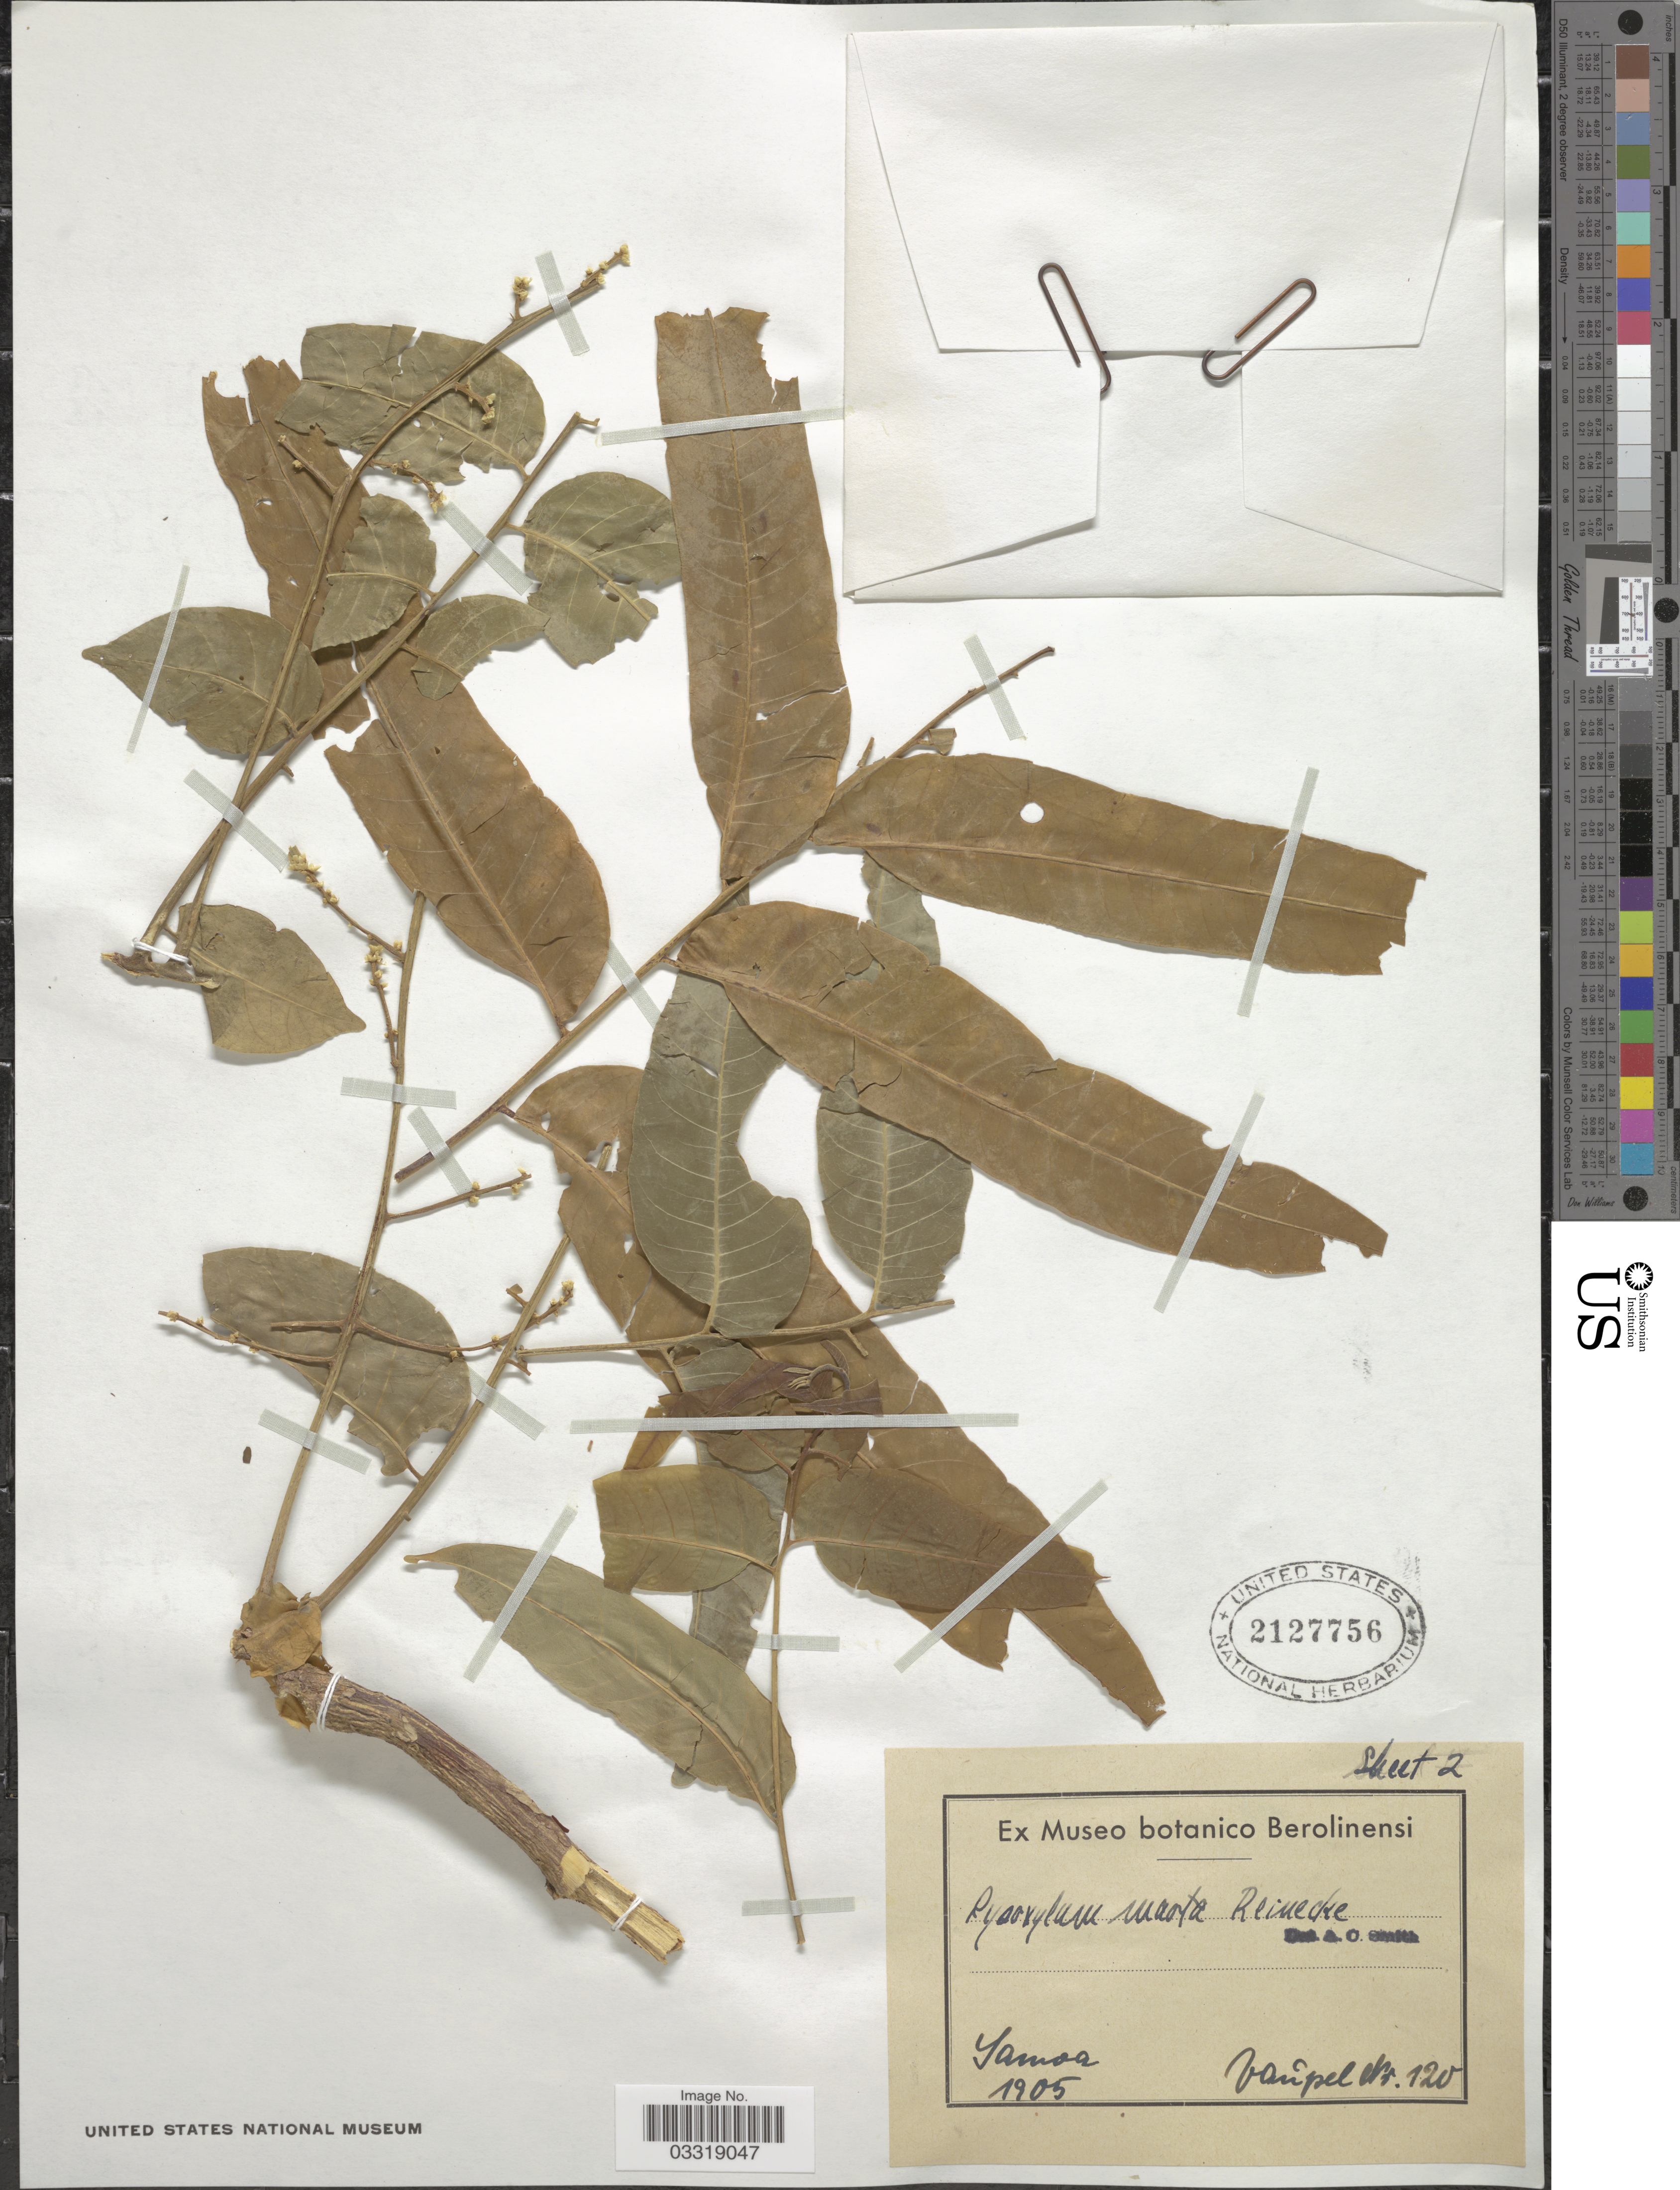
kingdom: Plantae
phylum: Tracheophyta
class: Magnoliopsida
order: Sapindales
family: Meliaceae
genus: Didymocheton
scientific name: Didymocheton gaudichaudianus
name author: A. Juss.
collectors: Vaupel, --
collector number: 120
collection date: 1905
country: Samoa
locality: Samoa.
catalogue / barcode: US 2127756